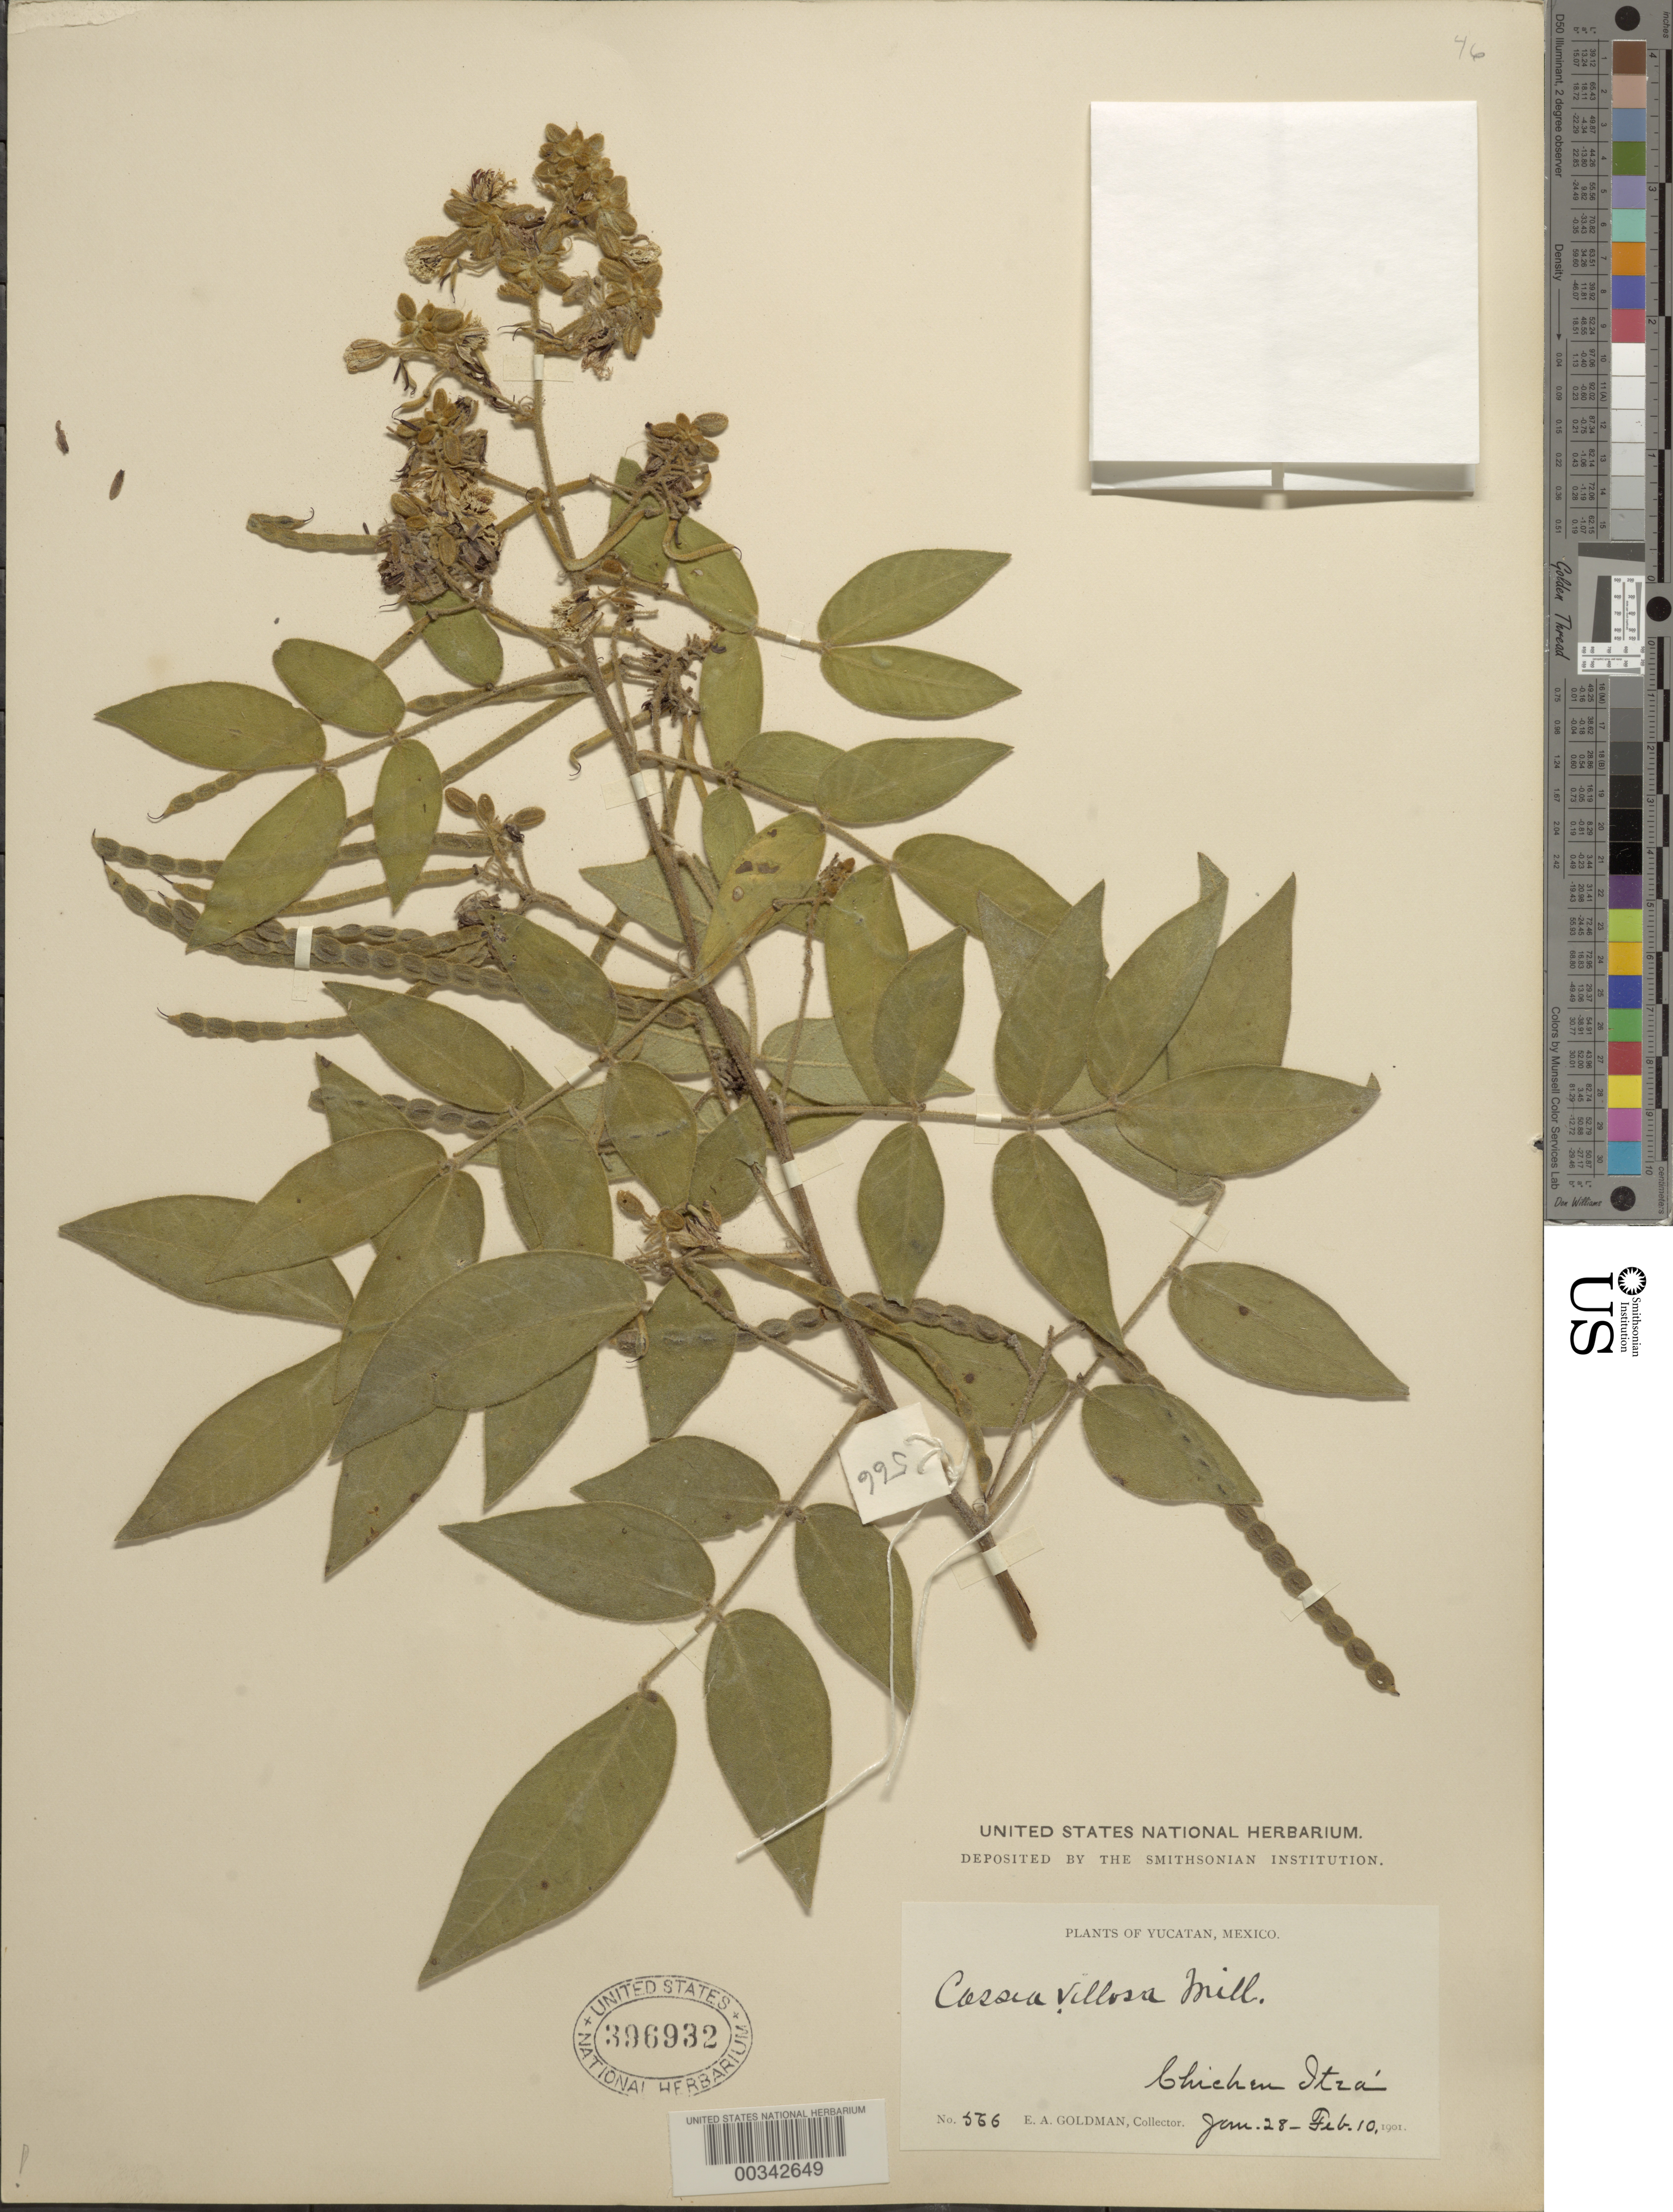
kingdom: Plantae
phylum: Tracheophyta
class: Magnoliopsida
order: Fabales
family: Fabaceae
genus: Senna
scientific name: Senna villosa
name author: (Mill.) H.S. Irwin & Barneby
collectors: E. A. Goldman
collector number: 566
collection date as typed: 28 Jan 1901 to 10 Feb 1901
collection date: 1901-01-28/1901-02-10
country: Mexico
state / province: Yucatán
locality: Chichen itza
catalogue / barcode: US 396932